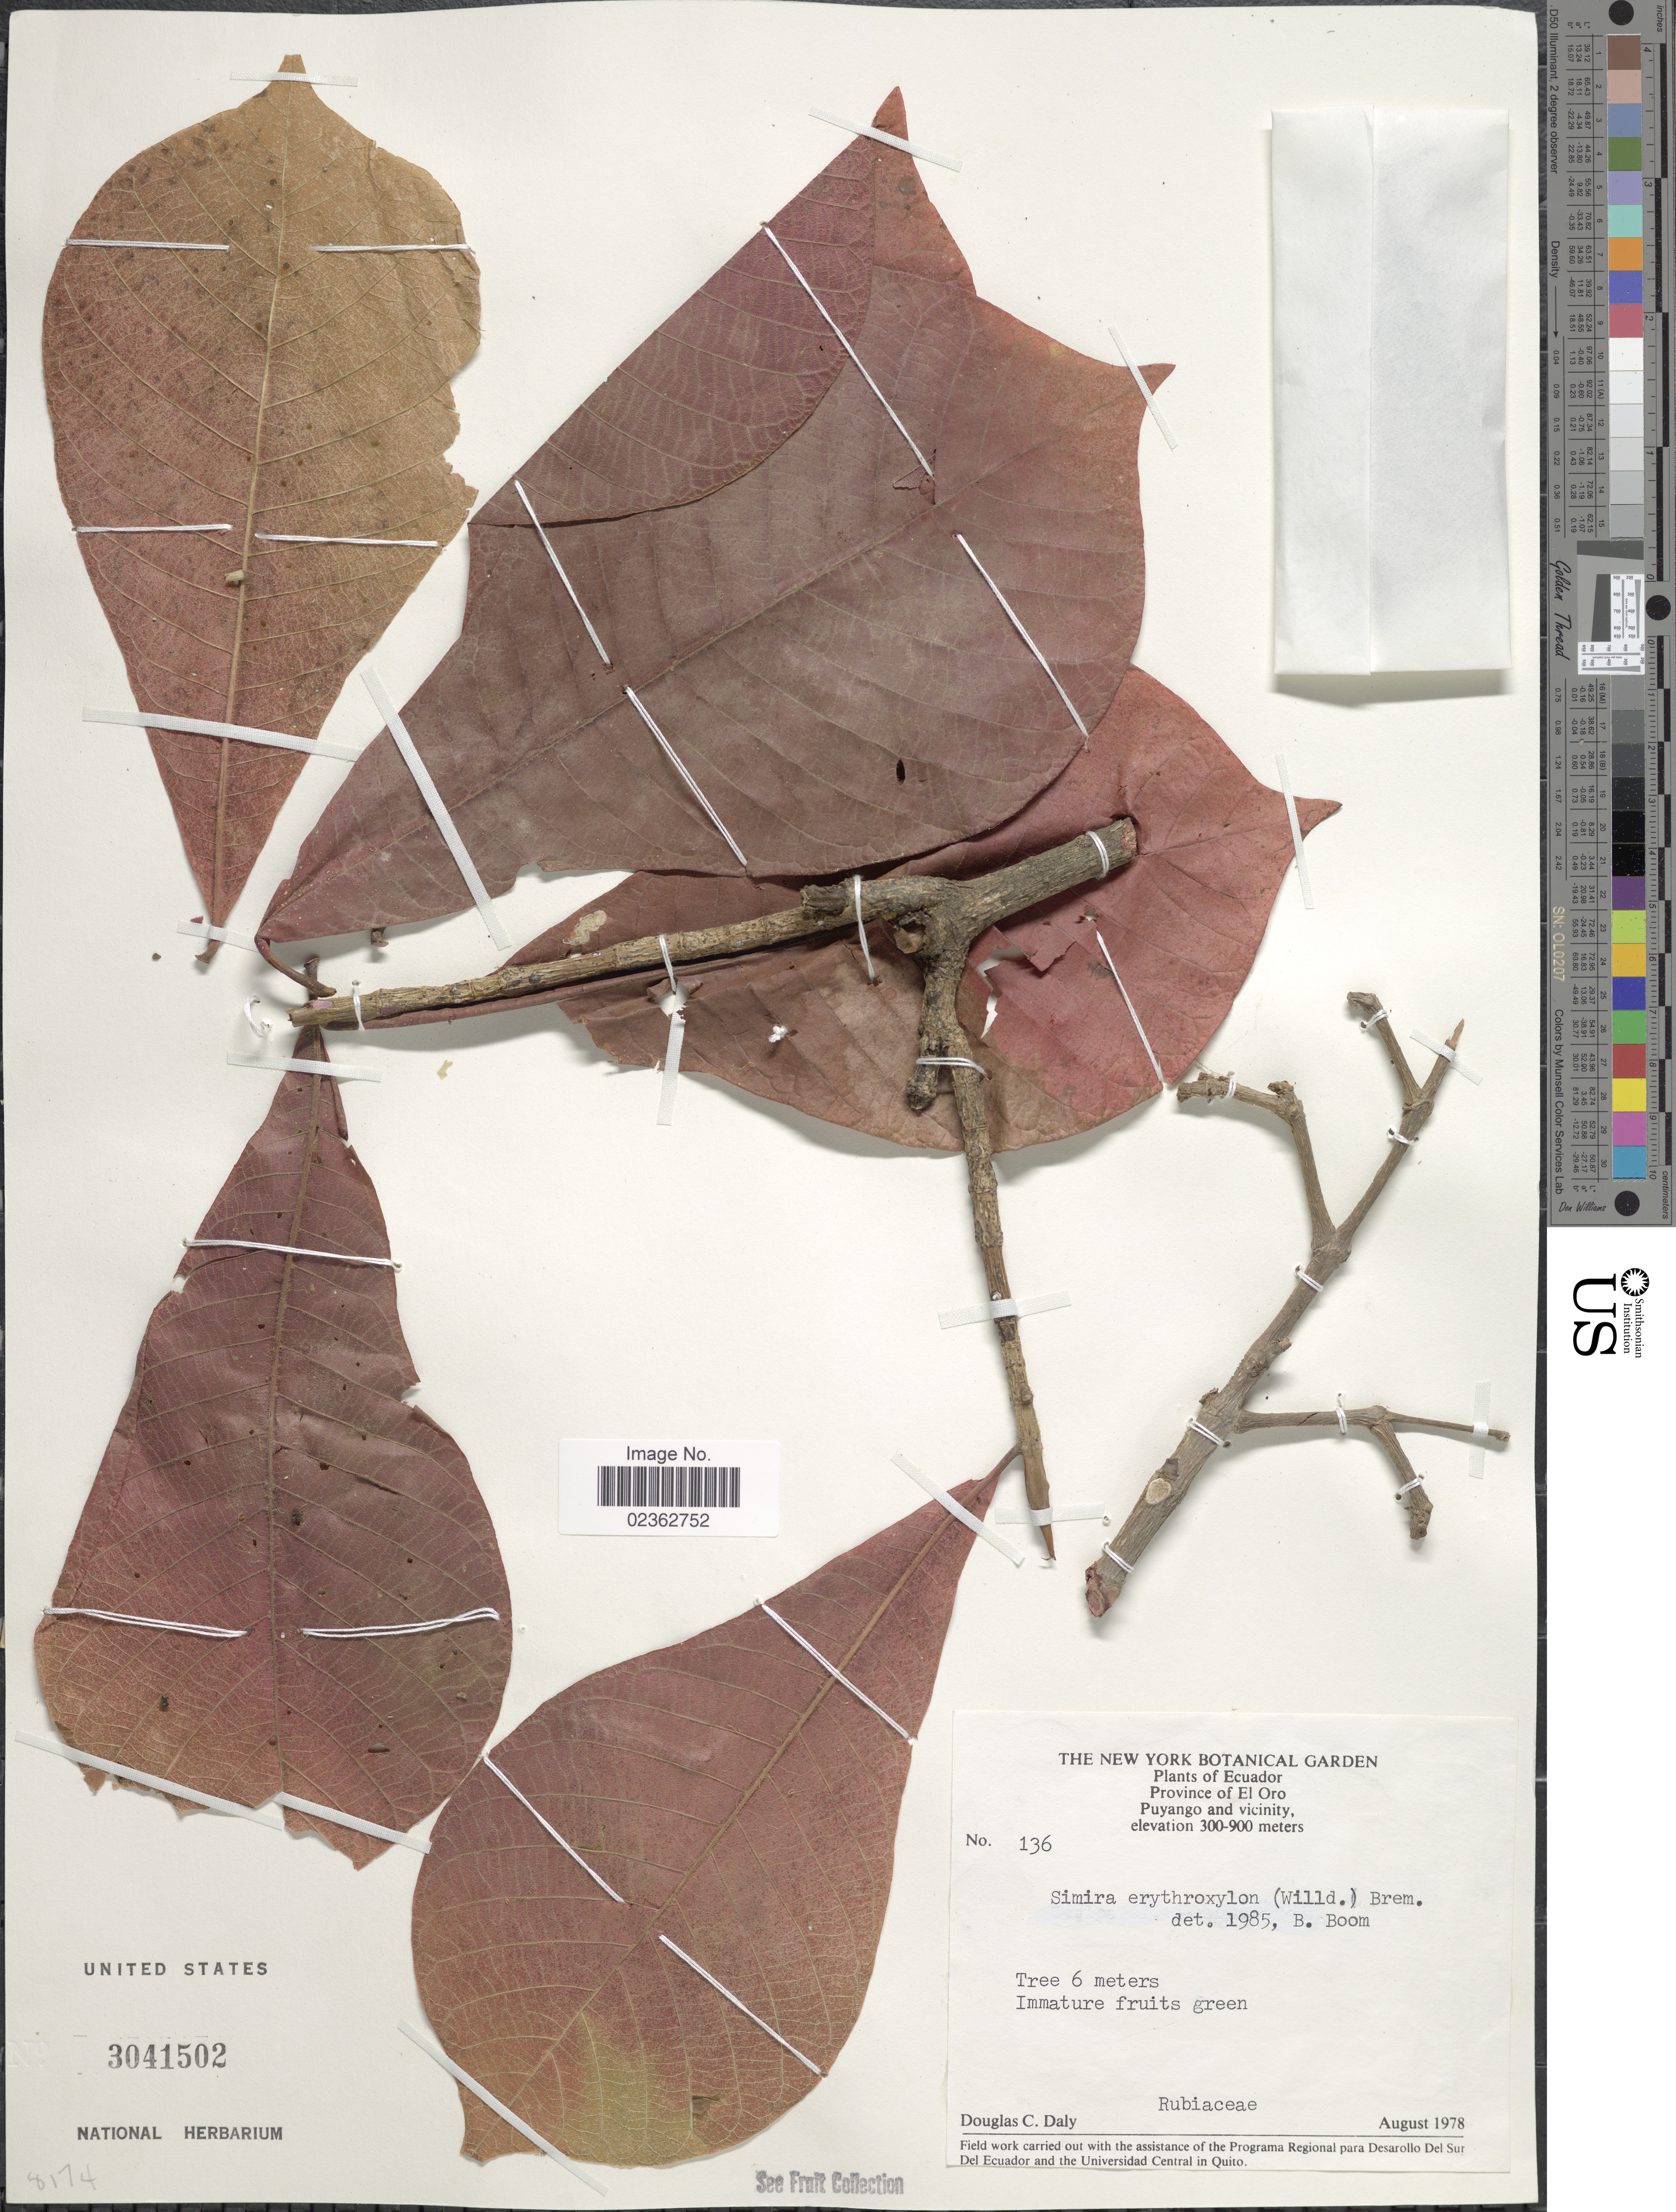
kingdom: Plantae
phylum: Tracheophyta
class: Magnoliopsida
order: Gentianales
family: Rubiaceae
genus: Simira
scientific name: Simira erythroxylon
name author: (Willd.) Bremek.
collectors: D. C. Daly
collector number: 136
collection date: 1978-08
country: Ecuador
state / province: El Oro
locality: Puyango and vicinity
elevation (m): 300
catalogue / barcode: US 3041502